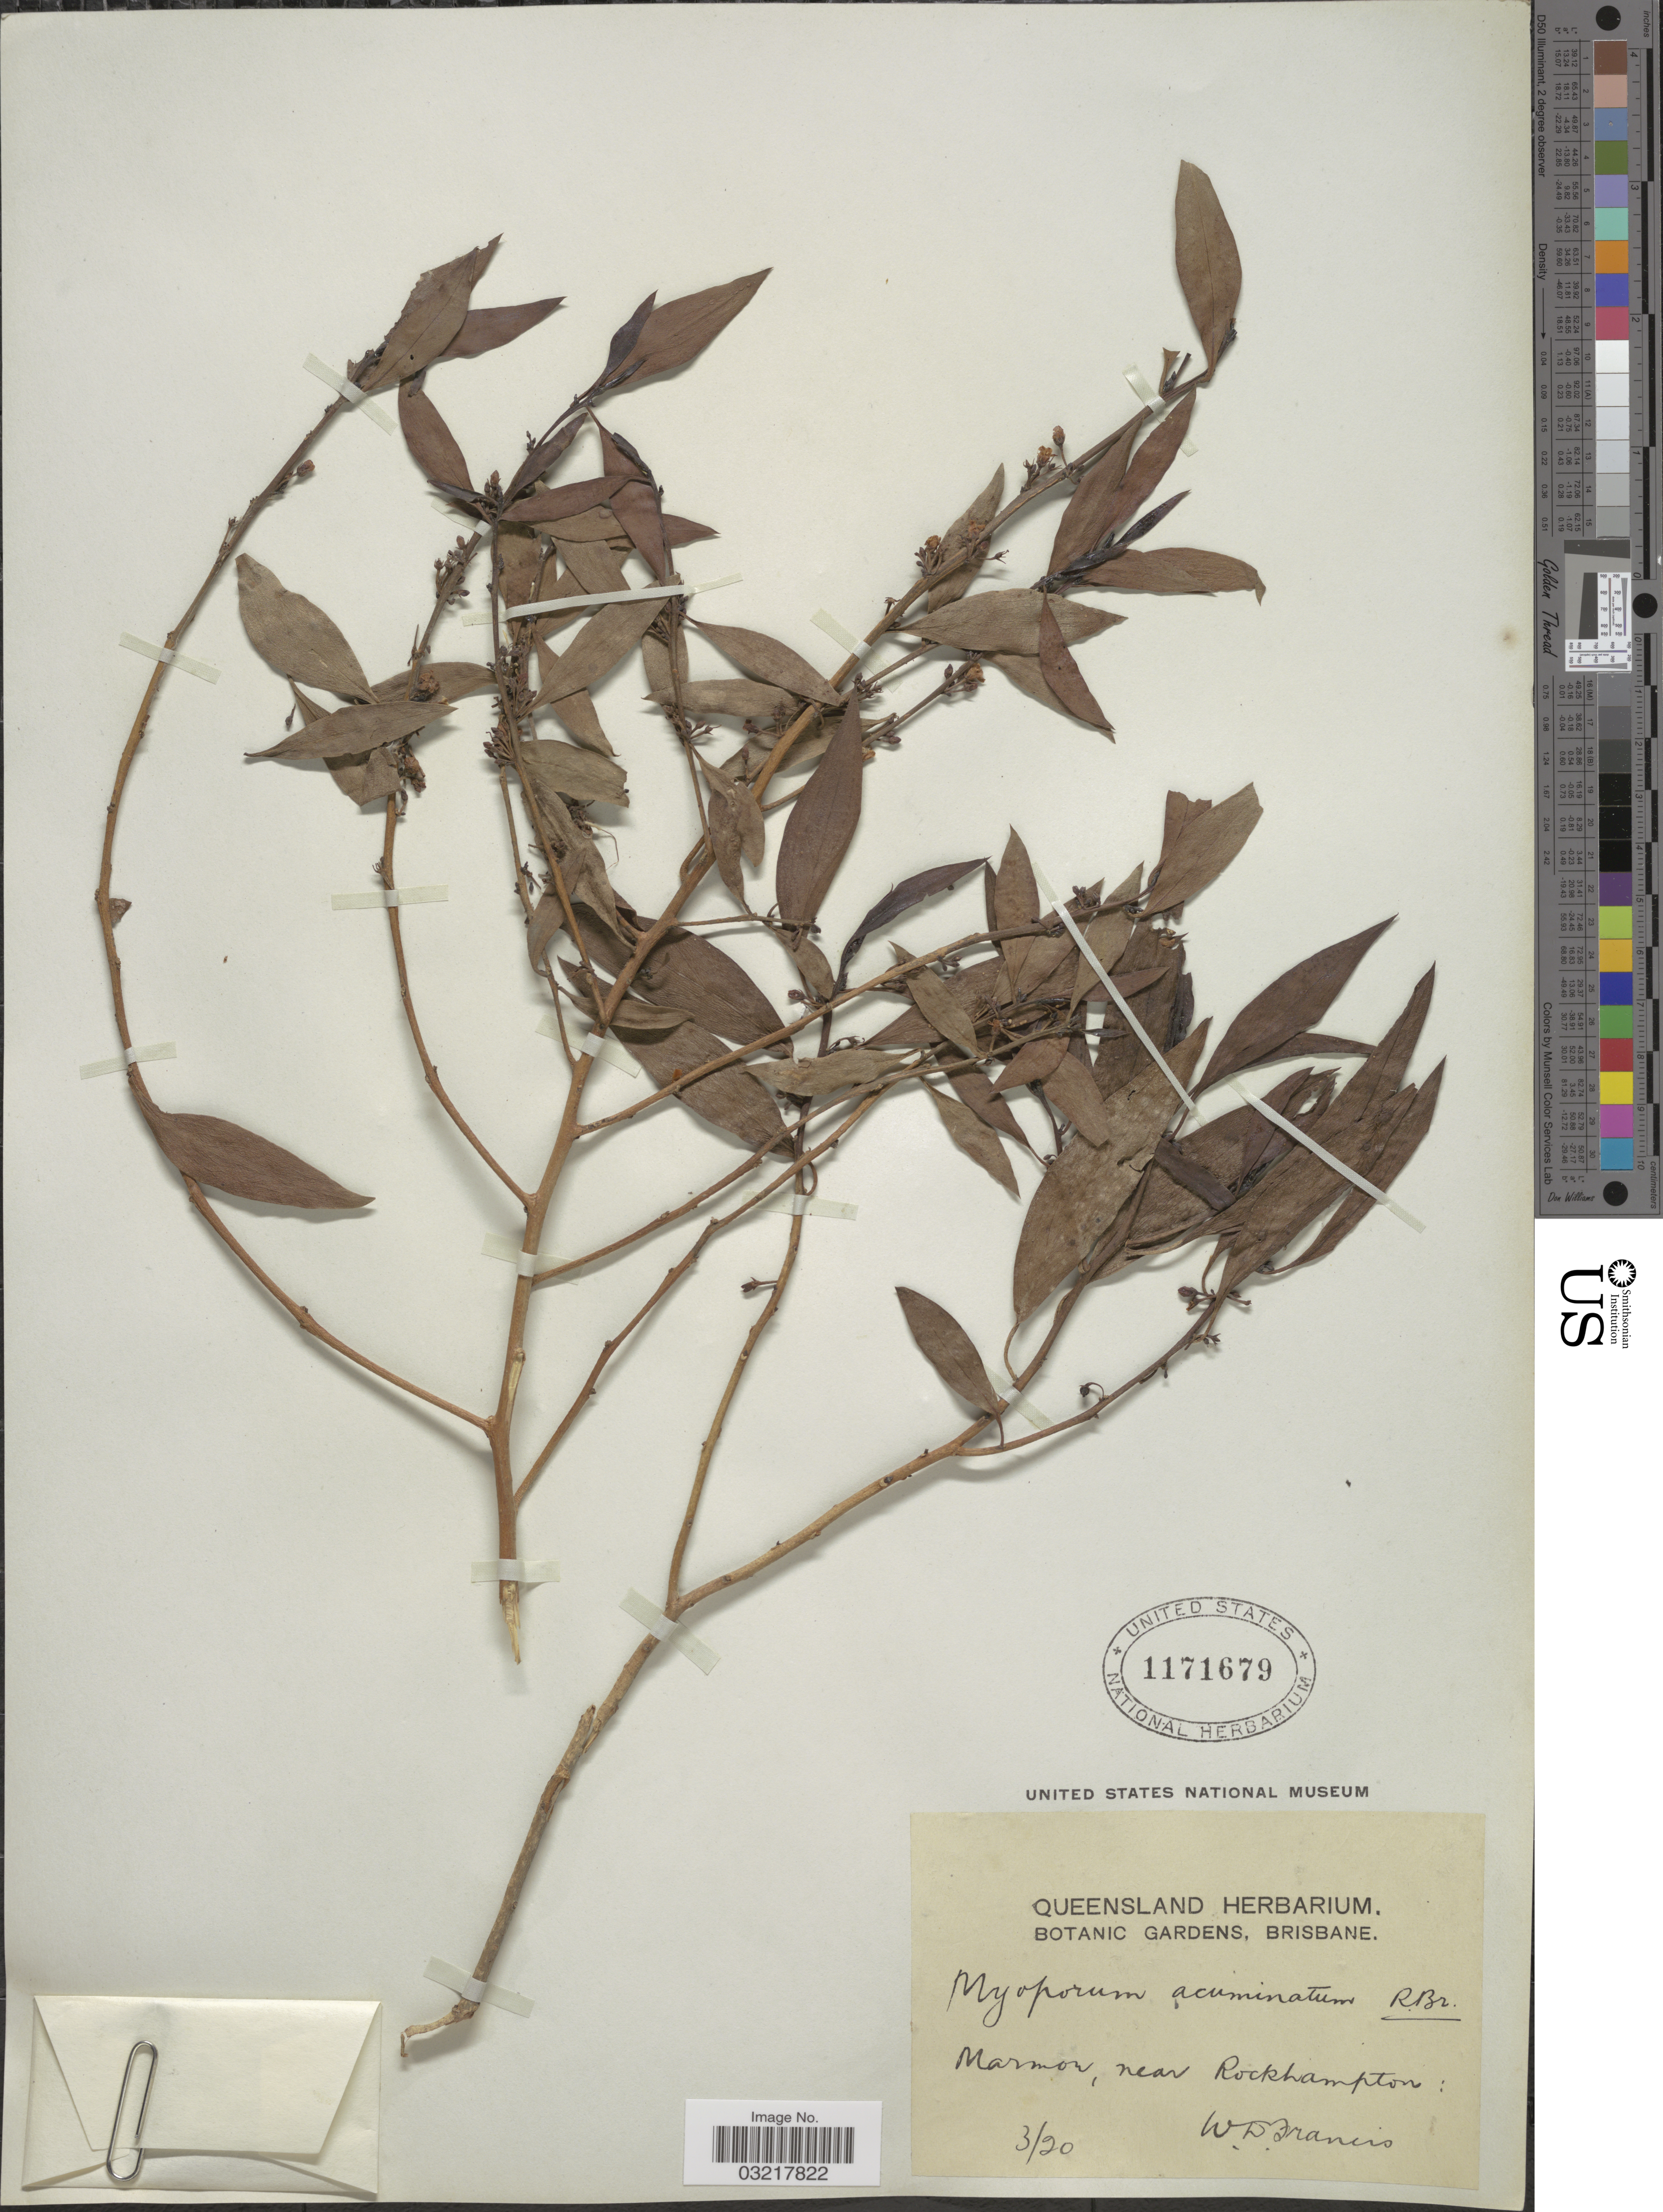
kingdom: Plantae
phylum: Tracheophyta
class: Magnoliopsida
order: Lamiales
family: Scrophulariaceae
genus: Myoporum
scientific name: Myoporum acuminatum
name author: R. Br.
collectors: W. Francis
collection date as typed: Transcribed d/m/y: /3/20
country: Australia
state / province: Queensland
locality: Marmor, near Rockhampton.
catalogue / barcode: US 1171679